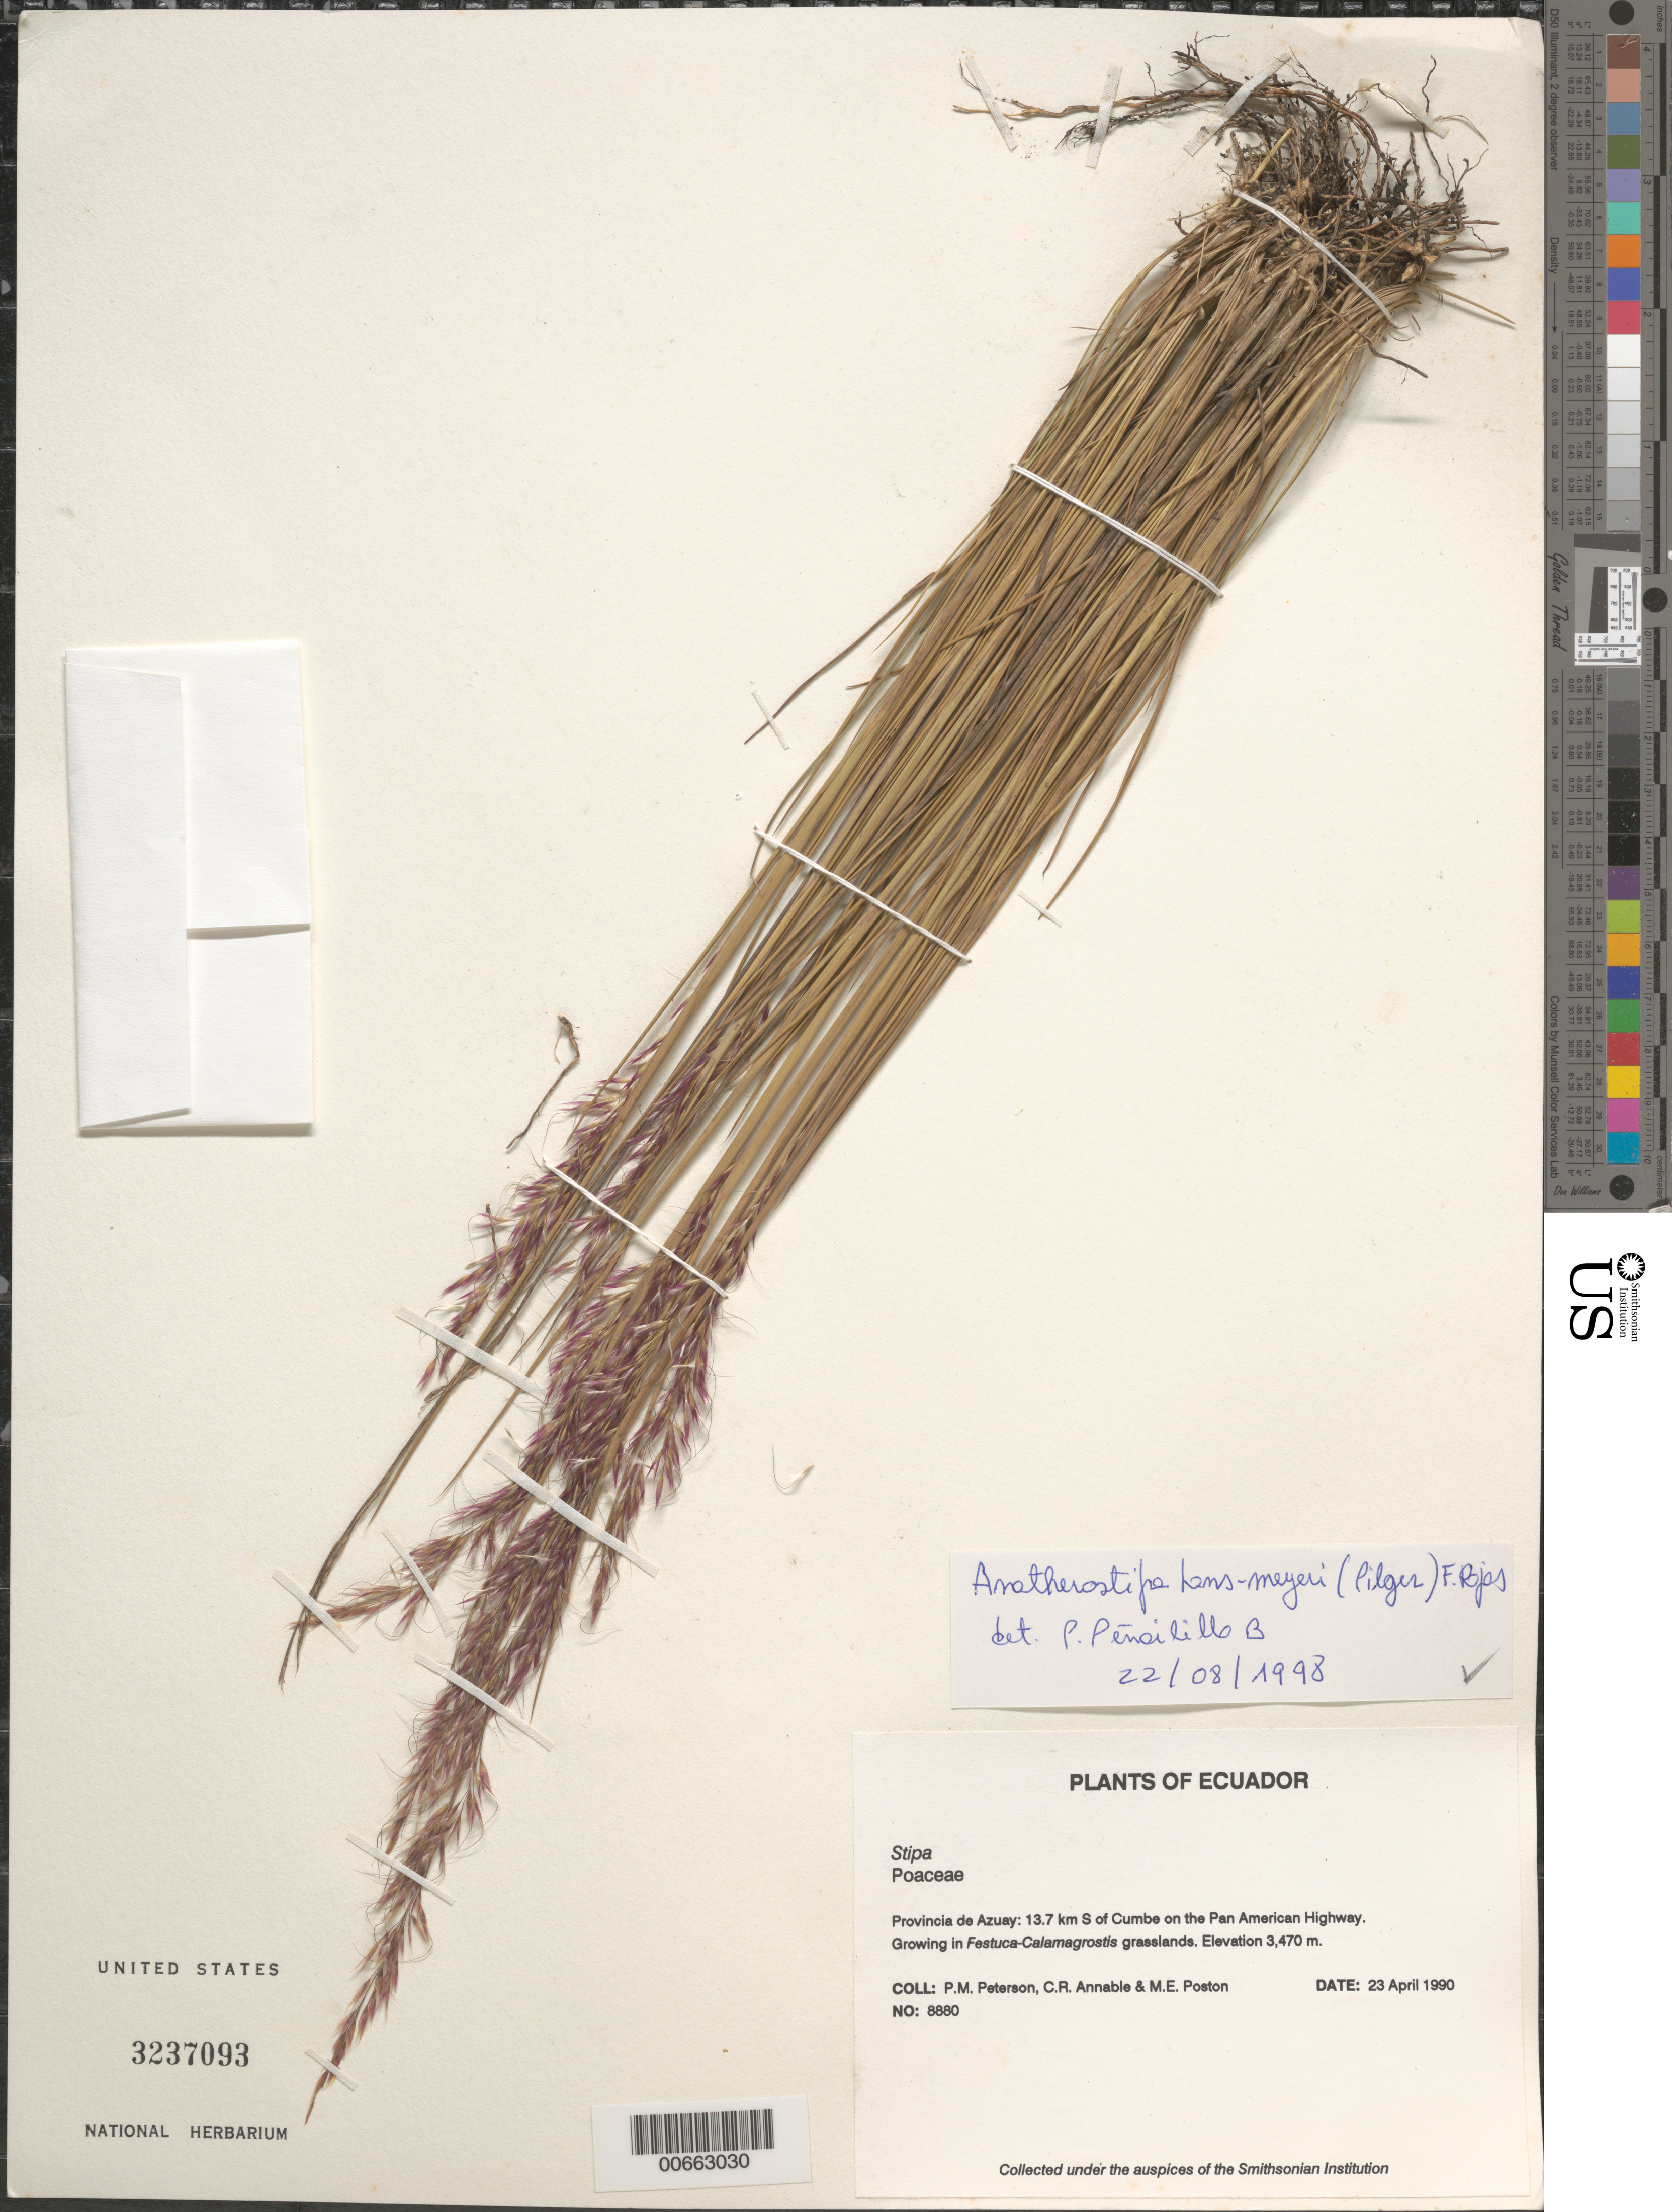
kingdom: Plantae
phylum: Tracheophyta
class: Liliopsida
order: Poales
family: Poaceae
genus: Anatherostipa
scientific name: Anatherostipa hans-meyeri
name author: (Pilg.) Peñailillo B.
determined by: Peñailillo B., P.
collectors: P. M. Peterson, C. R. Annable & M. Poston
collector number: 08880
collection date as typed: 23 Apr 1990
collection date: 1990-04-23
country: Ecuador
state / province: Azuay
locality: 13.7 km S of Cumbe on the Pan American Highway.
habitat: Growing in Festuca-Calamagrostis grasslands.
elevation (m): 3470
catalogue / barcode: US 3237093